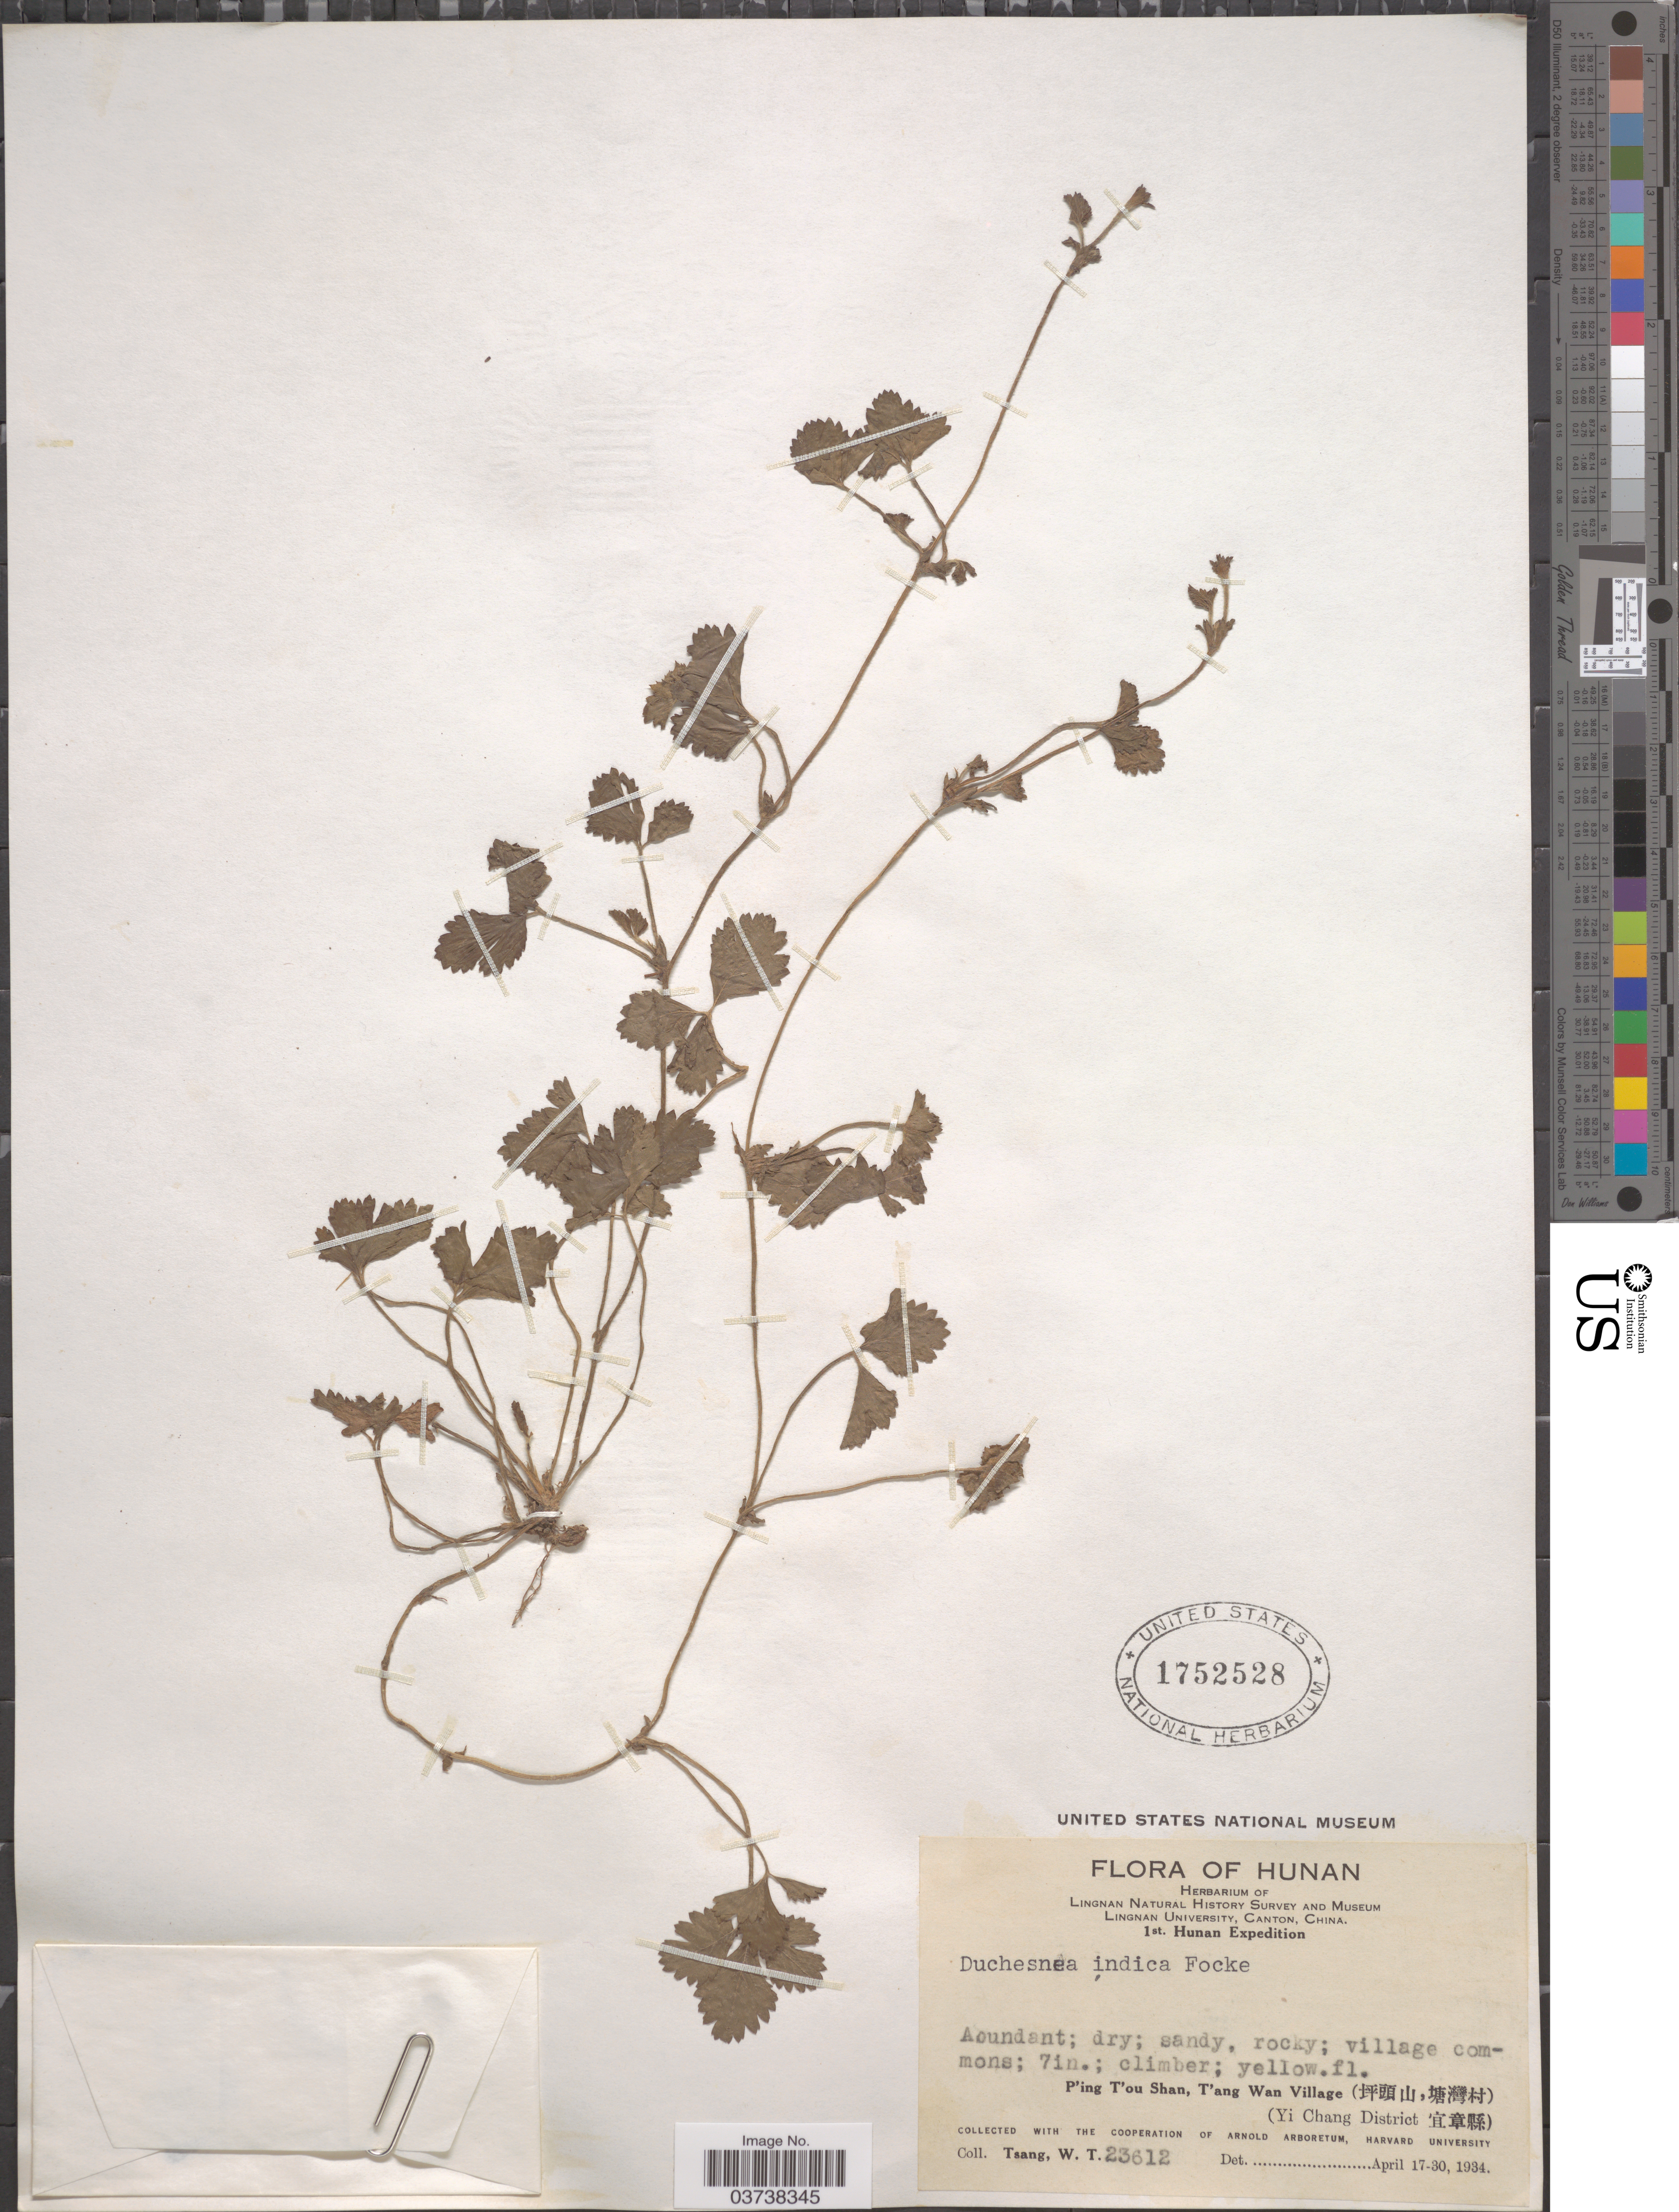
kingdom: Plantae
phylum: Tracheophyta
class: Magnoliopsida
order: Rosales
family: Rosaceae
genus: Potentilla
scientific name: Potentilla indica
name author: (Andrews) Th. Wolf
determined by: Strong, Mark T., (BOT), Smithsonian Institution - National Museum of Natural History (UNITED STATES)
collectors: W. T. Tsang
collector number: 23612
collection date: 1934-04-17/1934-04-30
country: China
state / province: Hunan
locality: P'ing T'ou Shan, T'ang Wan Village (X). (Yi Chang District X).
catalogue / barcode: US 1752528